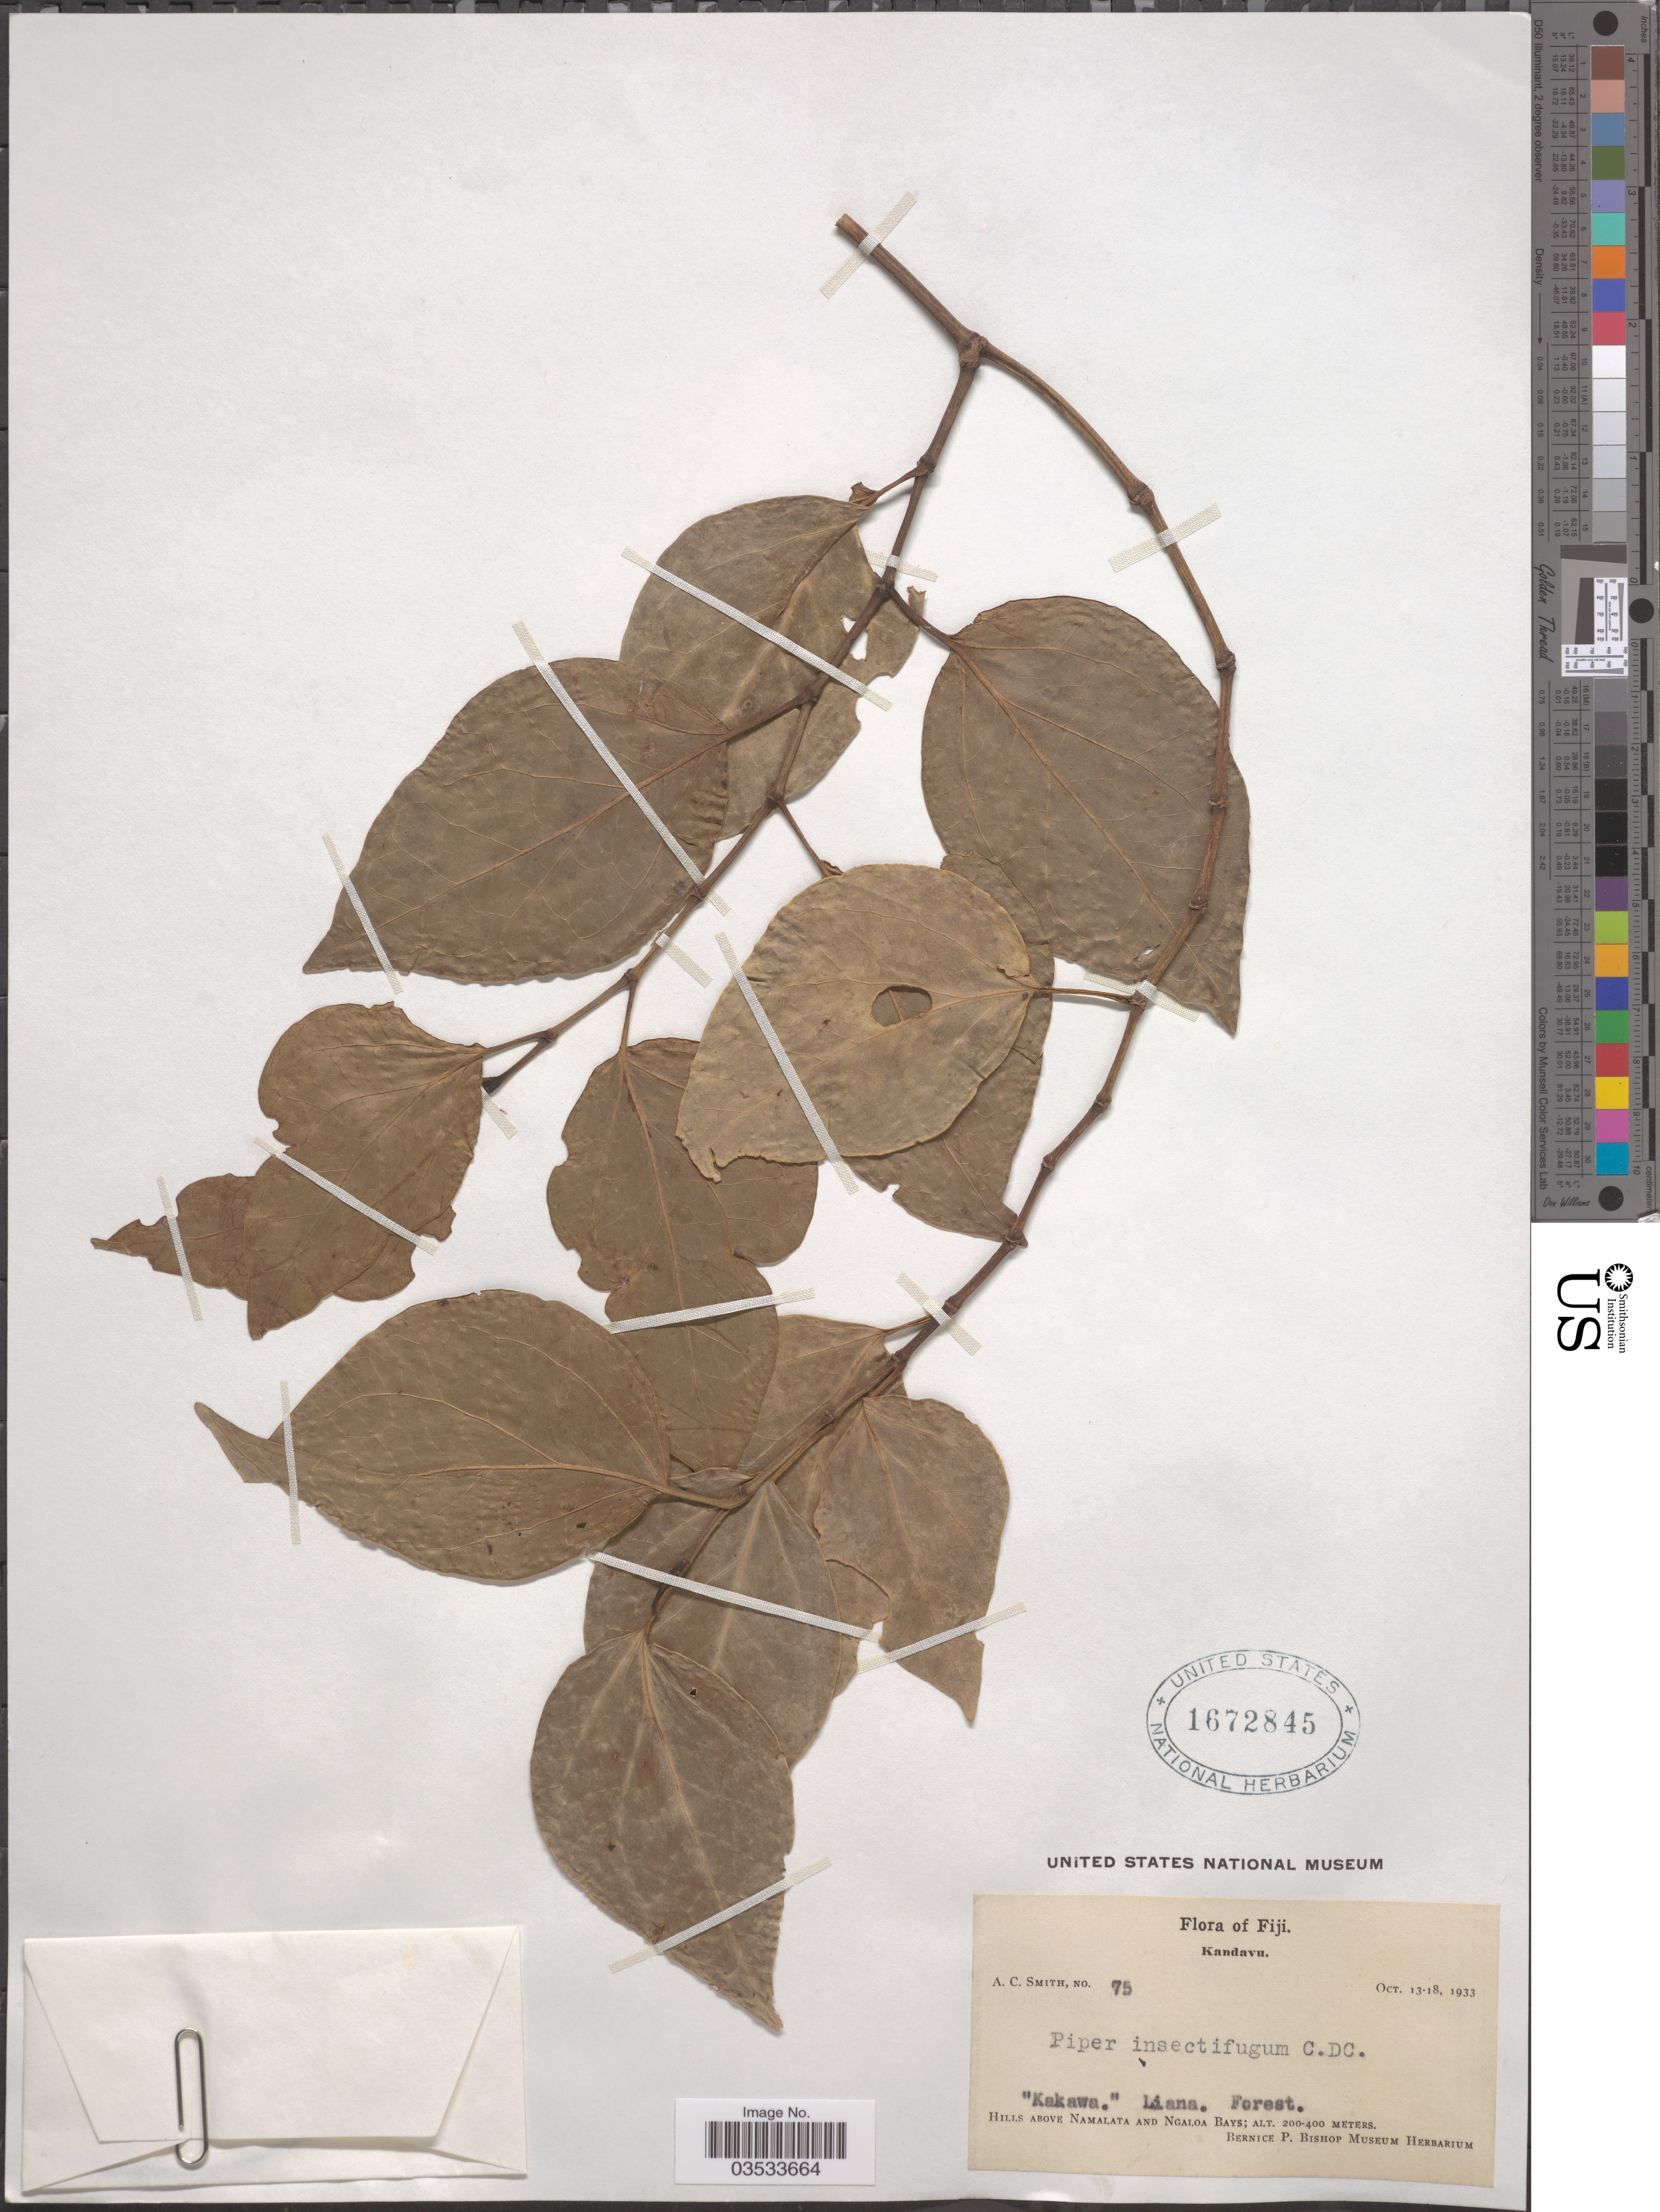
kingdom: Plantae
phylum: Tracheophyta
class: Magnoliopsida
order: Piperales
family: Piperaceae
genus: Piper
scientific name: Piper insectifugum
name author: C. DC.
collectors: A. C. Smith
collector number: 75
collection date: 1933-10-13/1933-10-18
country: Fiji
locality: Kandavu. Hills above Namalata and Ngaloa Bays.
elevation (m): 200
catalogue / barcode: US 1672845